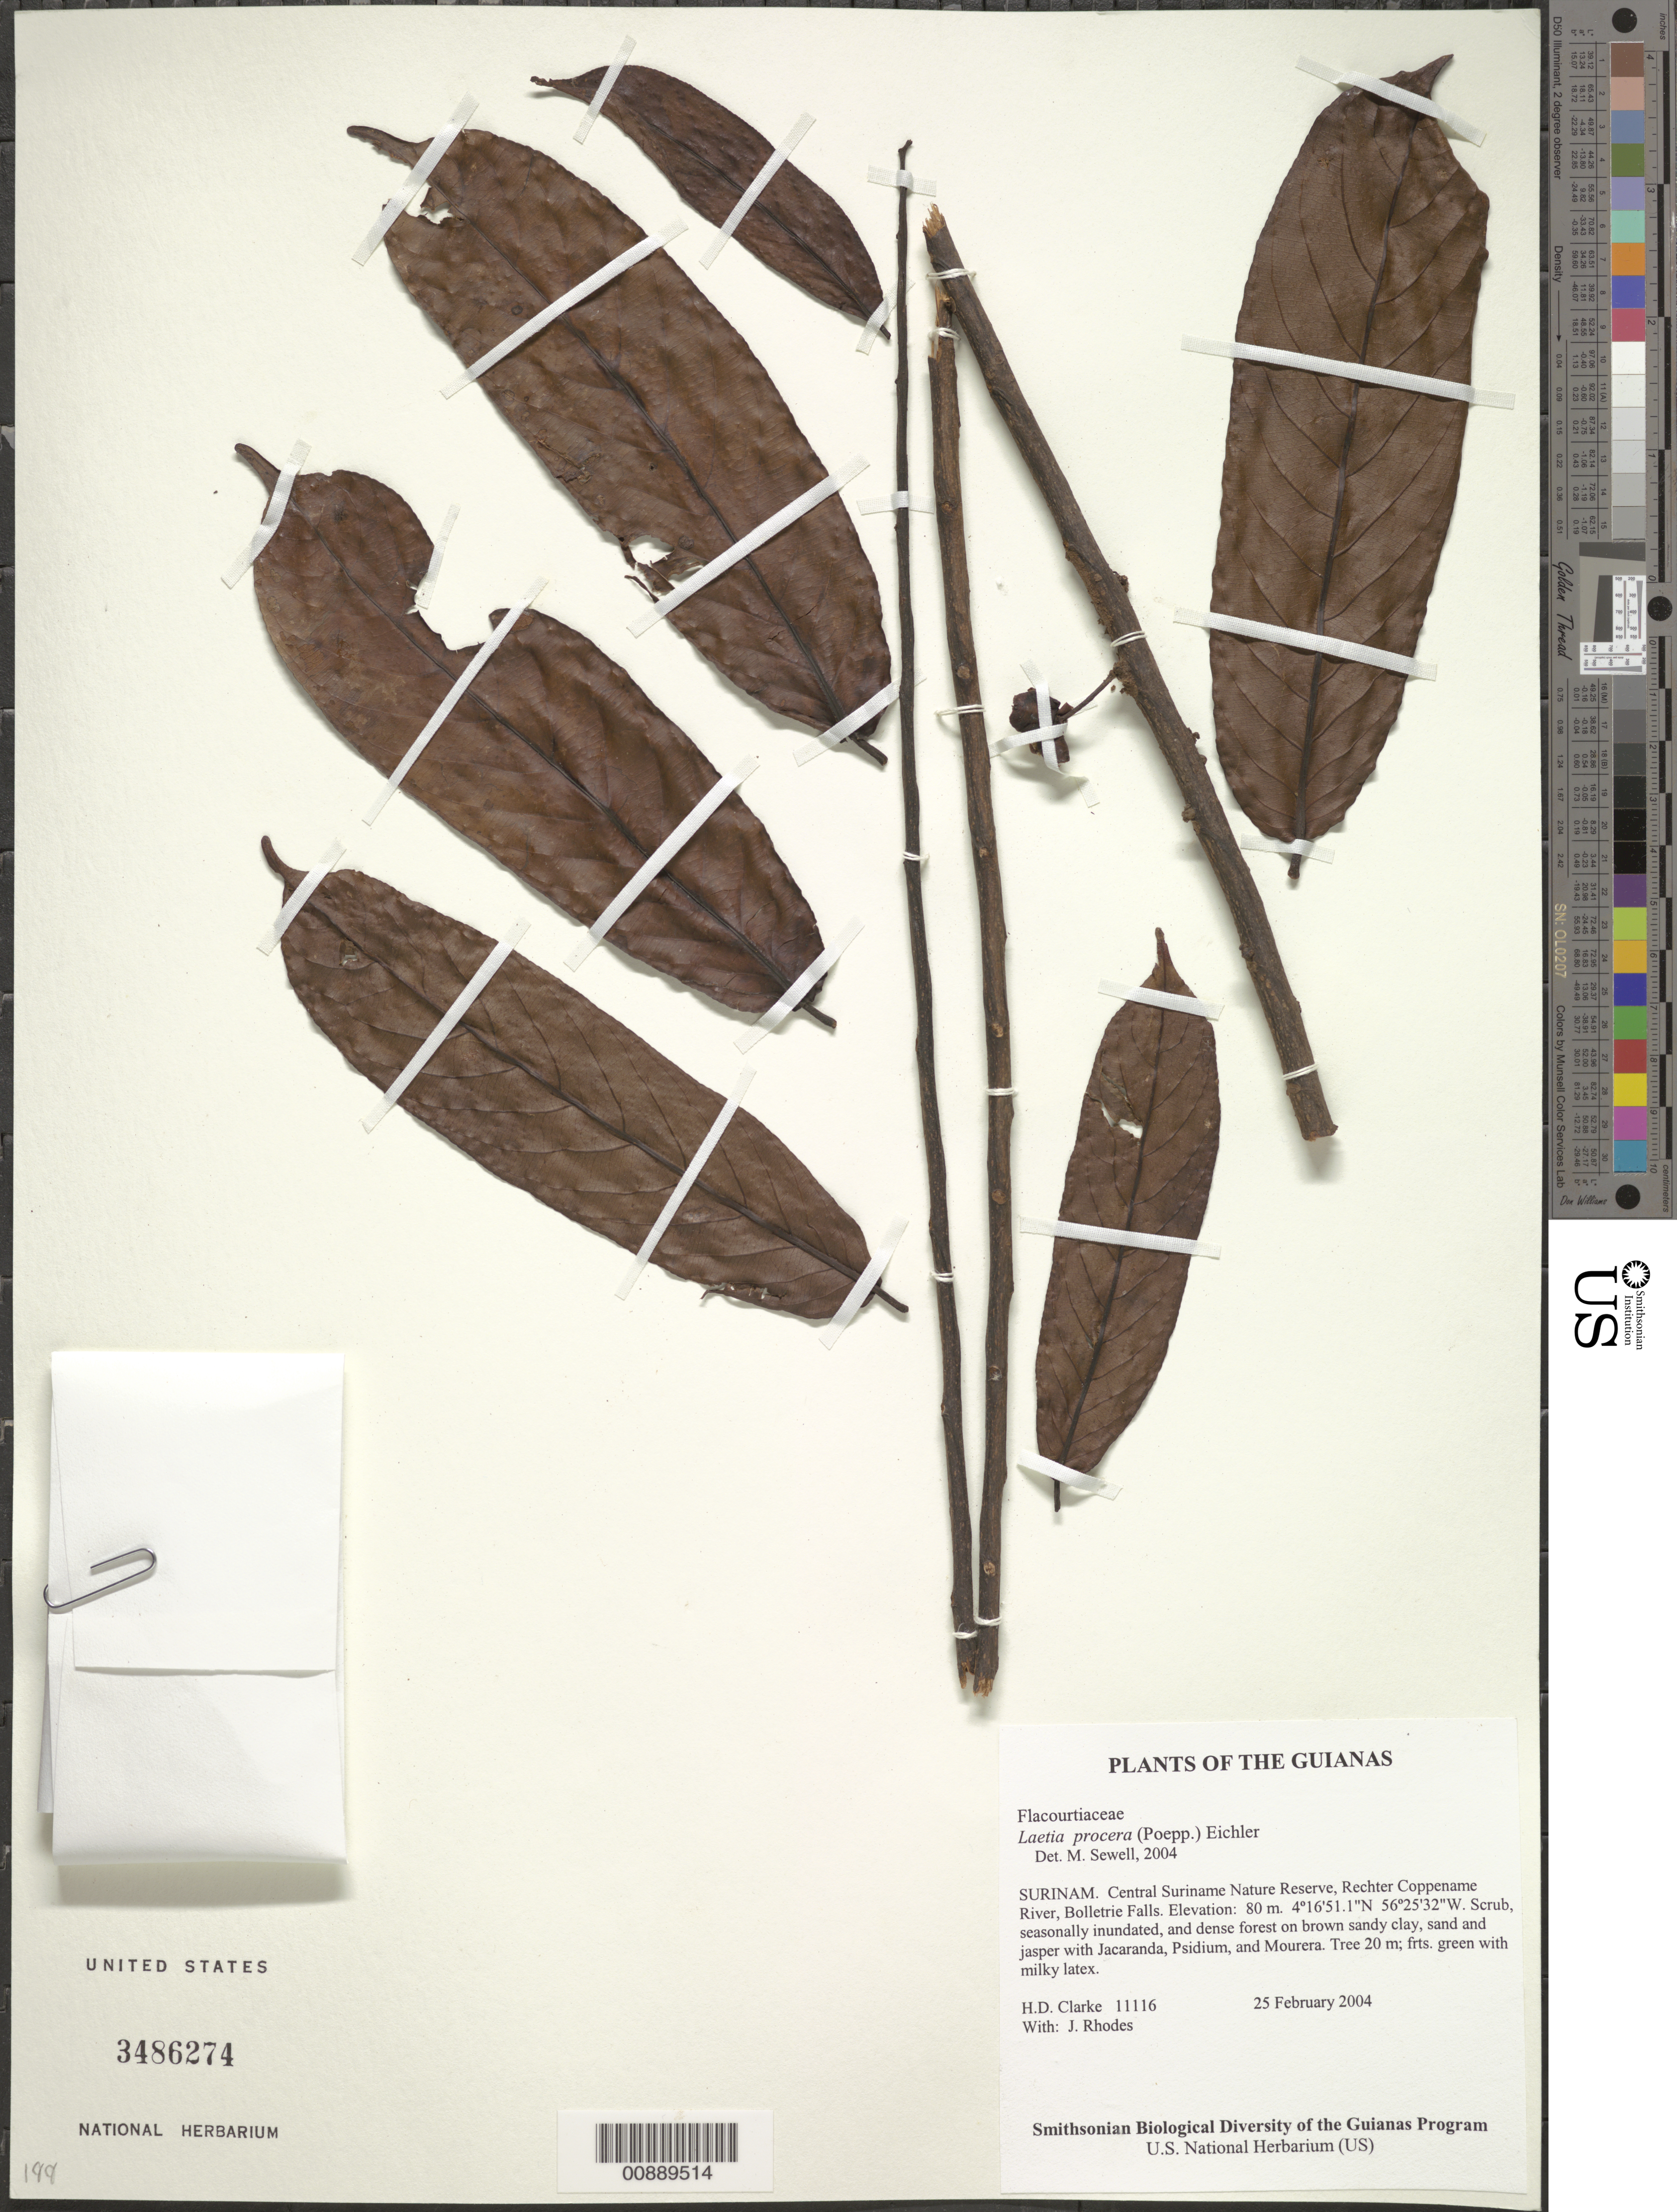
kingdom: Plantae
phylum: Tracheophyta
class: Magnoliopsida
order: Malpighiales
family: Salicaceae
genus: Laetia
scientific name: Laetia procera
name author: (Poepp.) Eichler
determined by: Sewell, M.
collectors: H. D. Clarke & J. Rhodes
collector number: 11116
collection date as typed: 25 February 2004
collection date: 2004-02-25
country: Suriname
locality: Central Suriname Nature Reserve, Rechter Coppename River, Bolletrie Falls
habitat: Scrub, seasonally inundated, and dense forest on brown sandy clay, sand and jasper with Jacaranda, Psidium, and Mourera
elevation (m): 80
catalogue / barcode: US 3486274